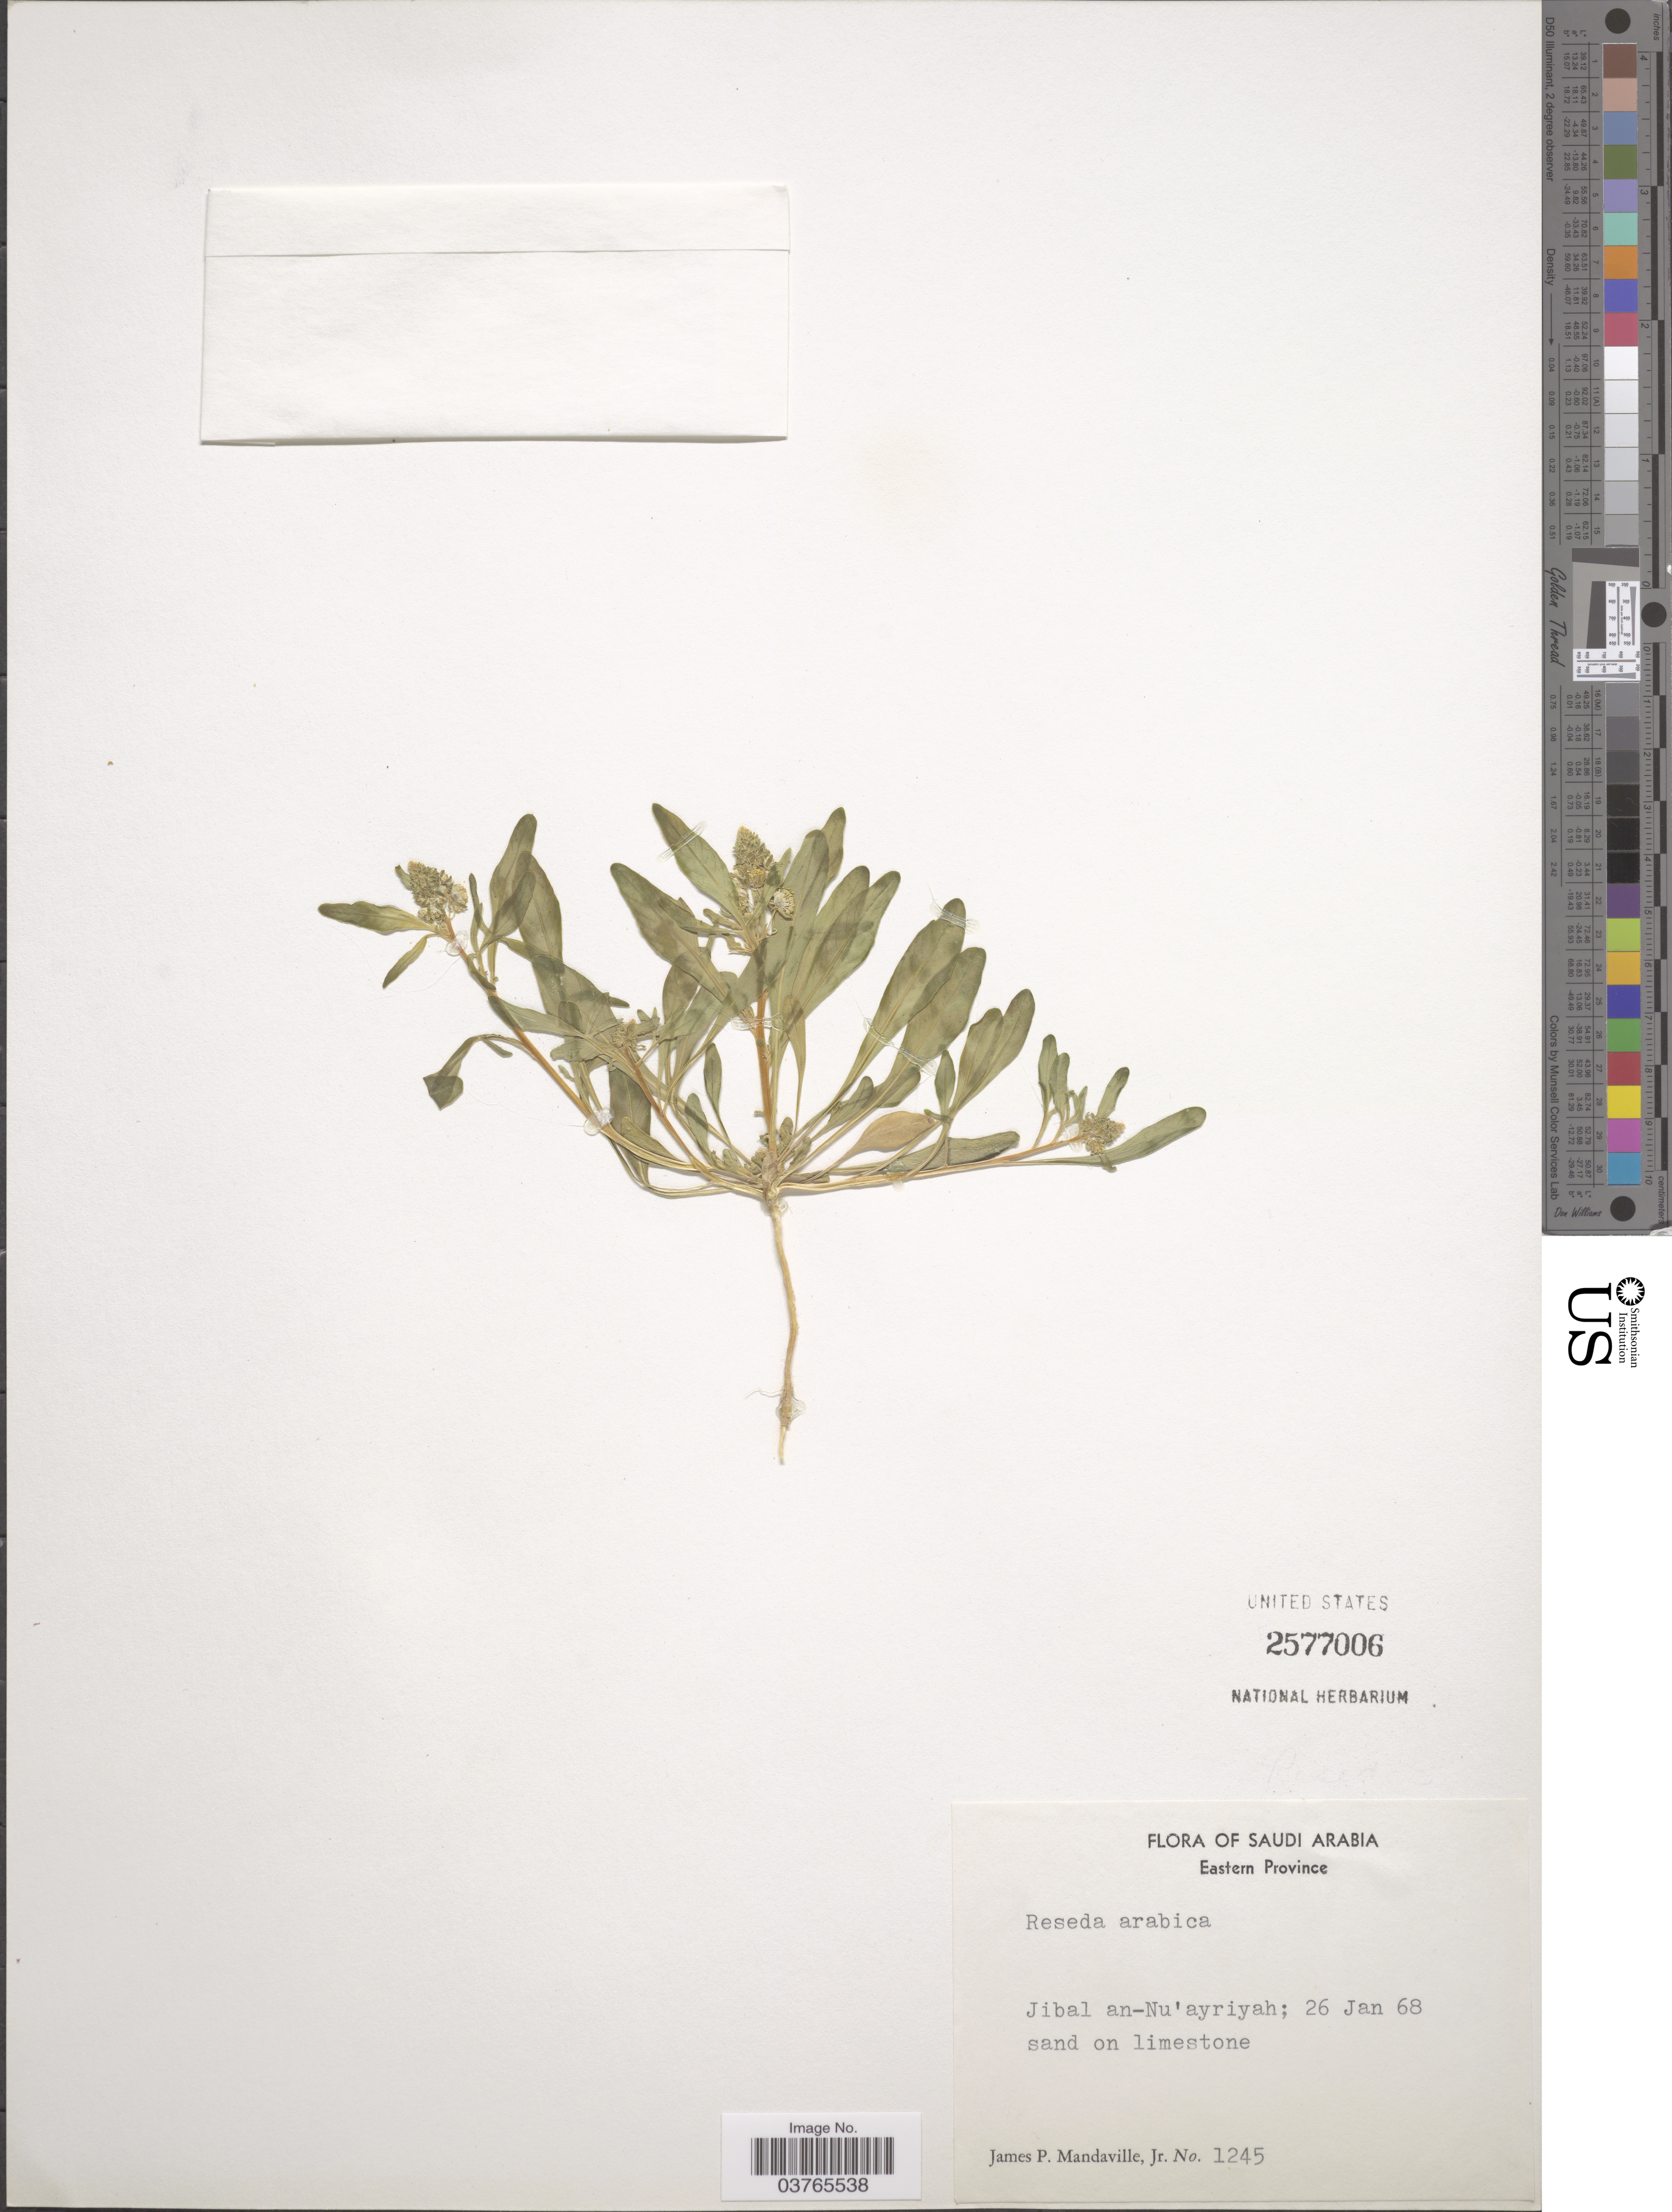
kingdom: Plantae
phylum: Tracheophyta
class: Magnoliopsida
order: Brassicales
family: Resedaceae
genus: Reseda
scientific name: Reseda arabica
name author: Boiss.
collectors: J. Mandaville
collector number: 1245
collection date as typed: Transcribed d/m/y: 26/1/68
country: Saudi Arabia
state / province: Ash Sharqiyah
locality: Eastern Province. Jibal an-Nu'ayriyah.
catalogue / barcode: US 2577006